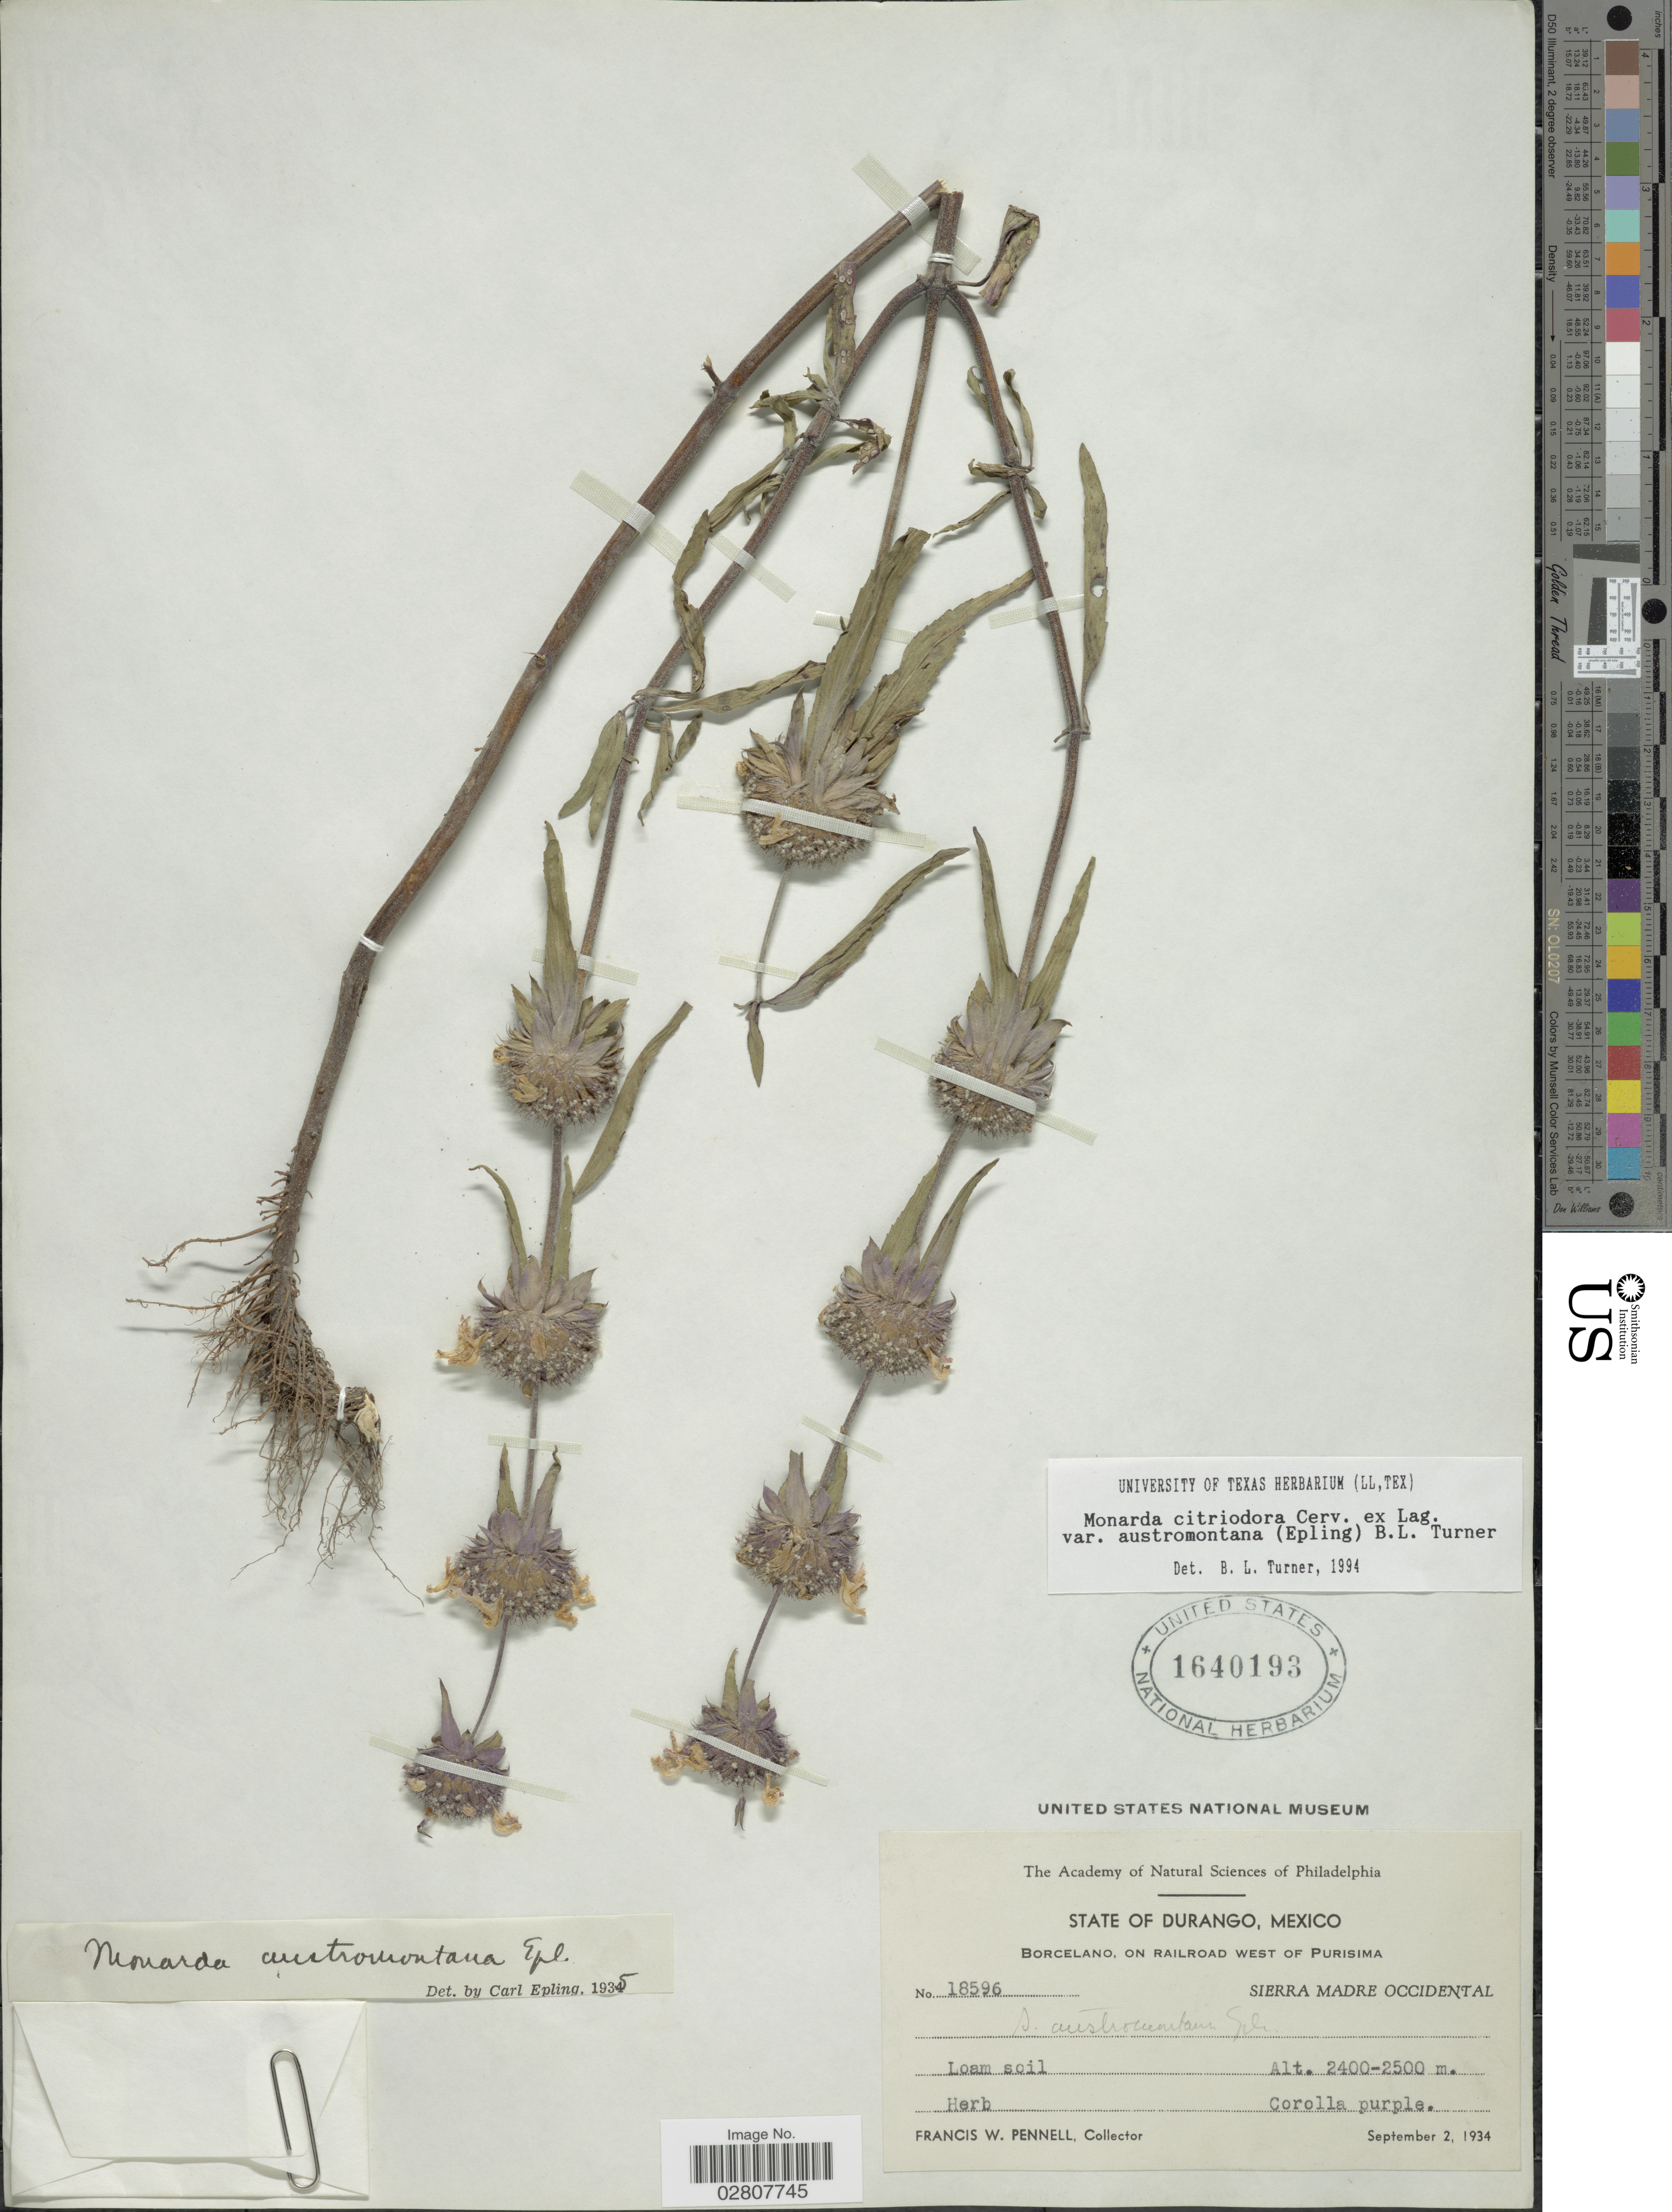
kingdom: Plantae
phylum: Tracheophyta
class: Magnoliopsida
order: Lamiales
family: Lamiaceae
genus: Monarda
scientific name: Monarda citriodora var. austromontana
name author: (Epling) B.L. Turner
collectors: F. W. Pennell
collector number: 18596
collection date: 1934-09-02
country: Mexico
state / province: Durango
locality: Borcelano, on railroad west of Purisima. Sierra Madre Occidental.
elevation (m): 2400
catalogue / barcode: US 1640193